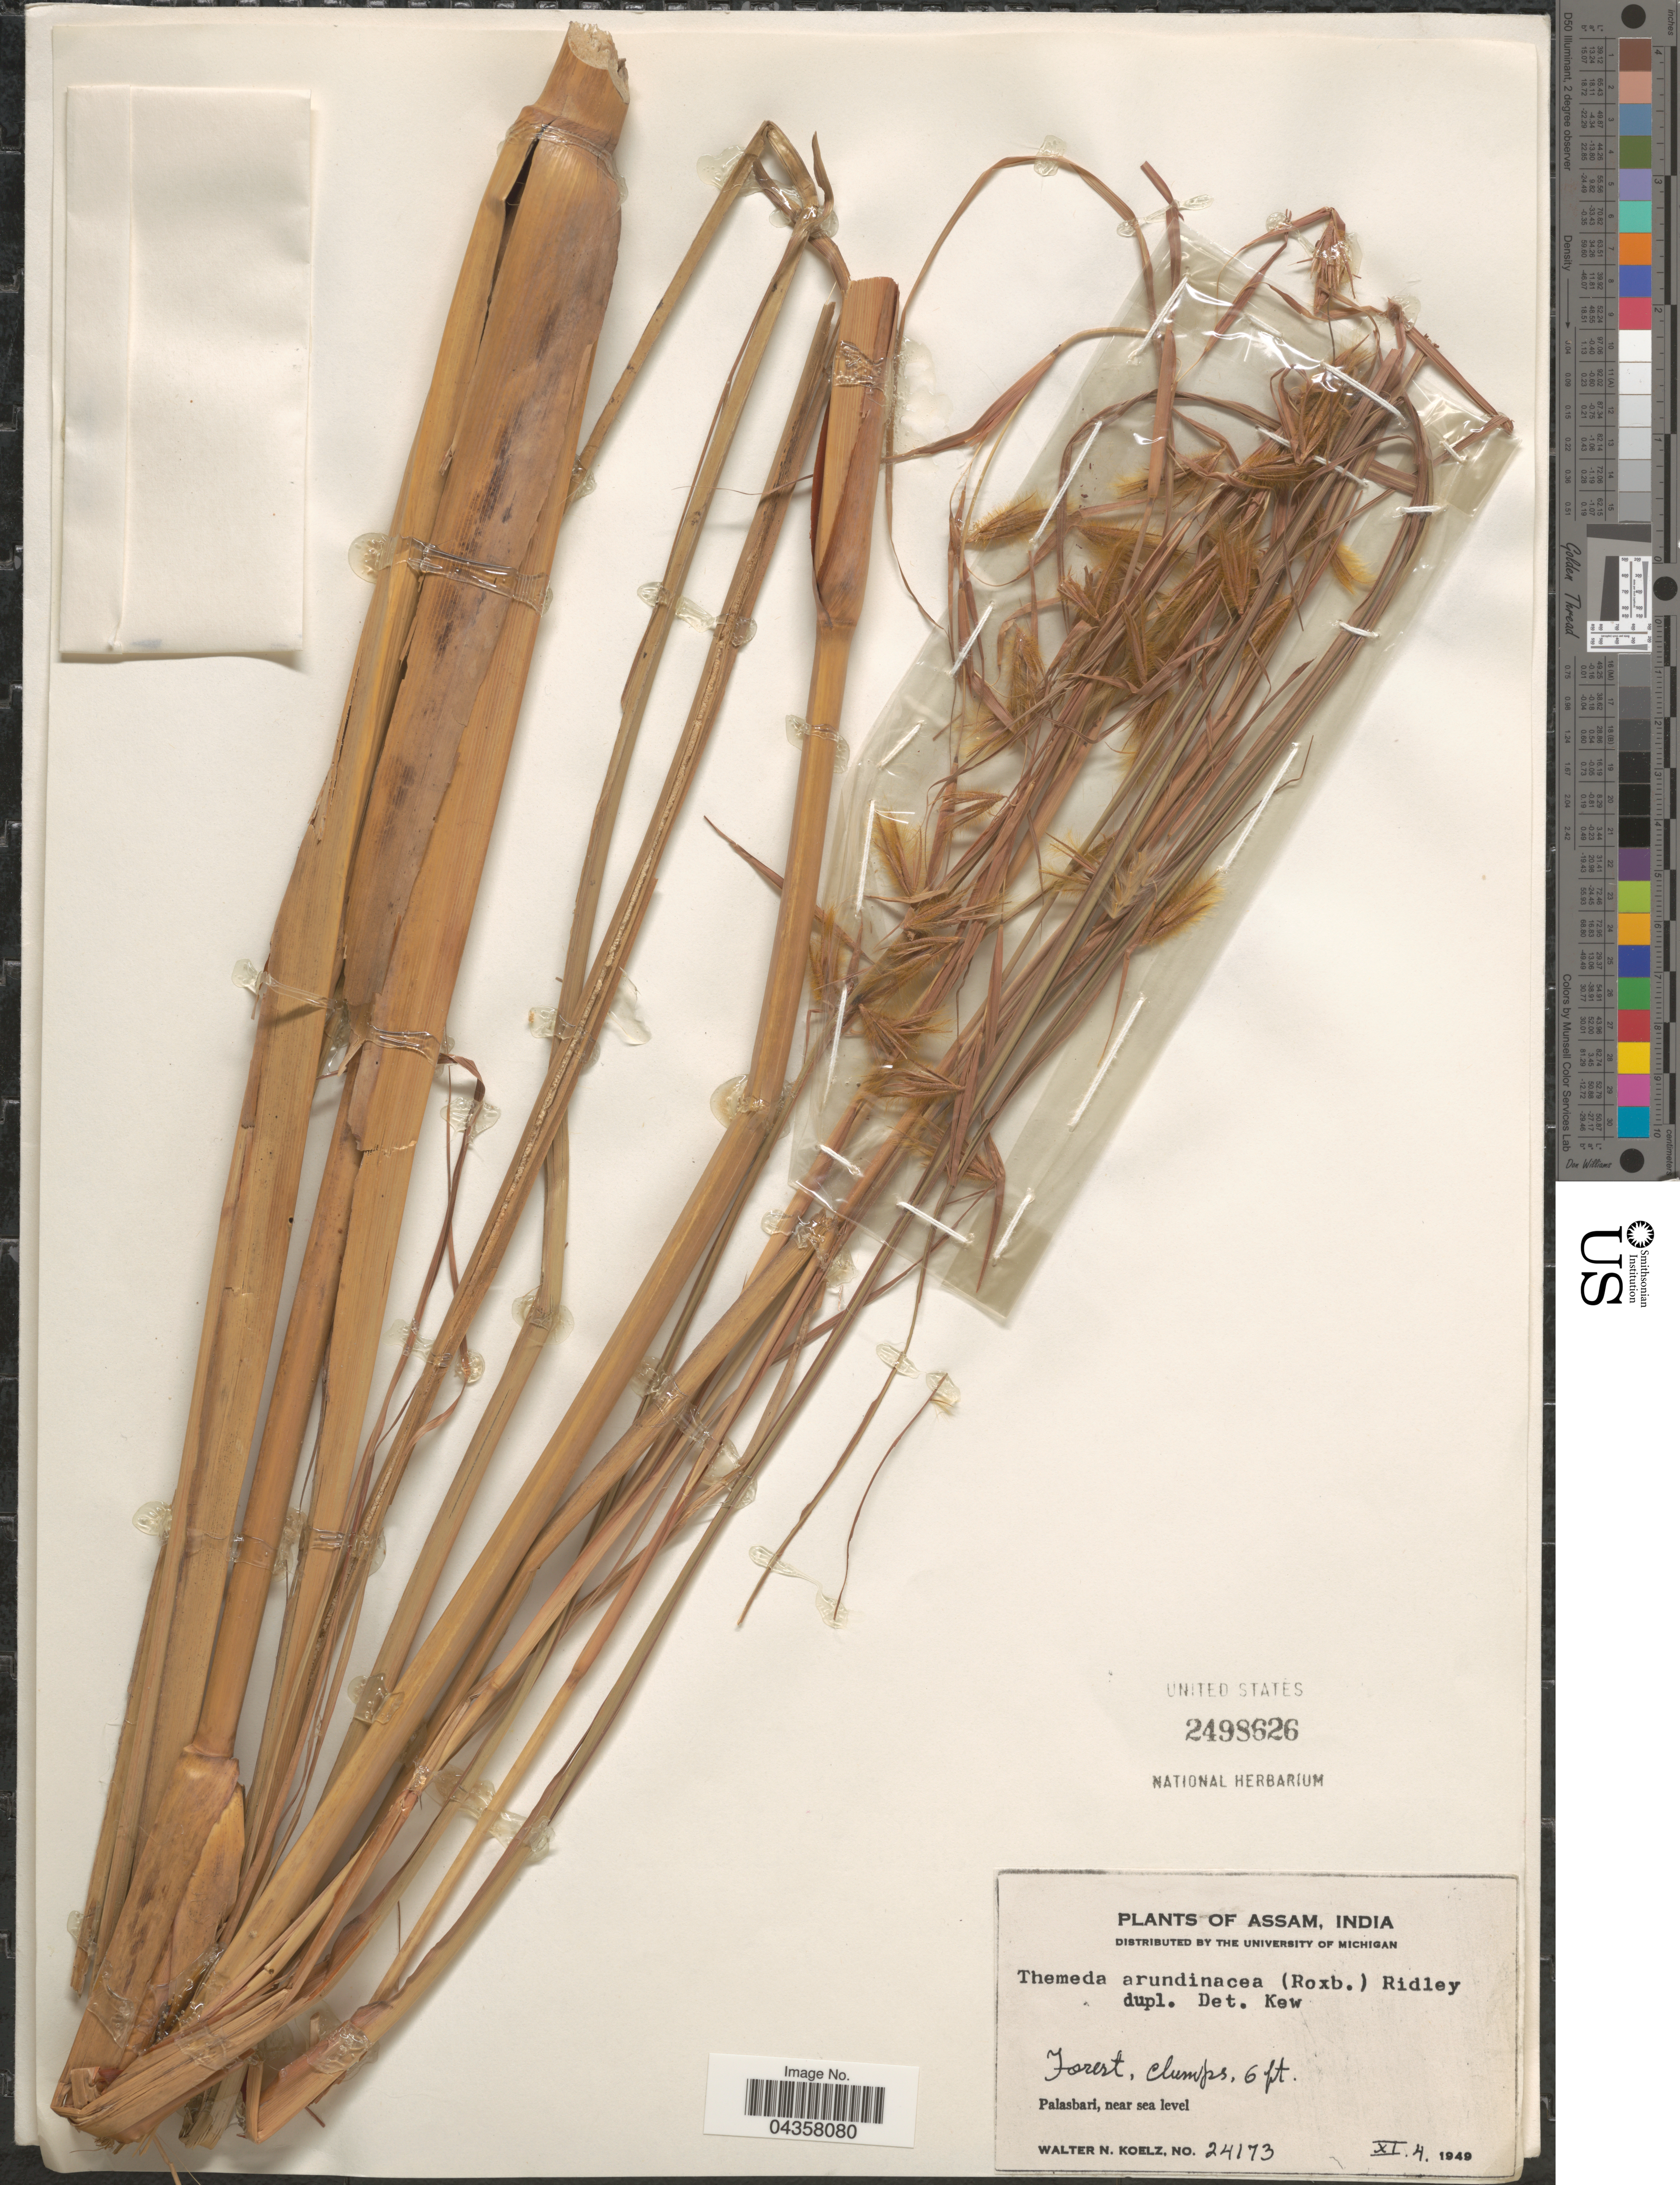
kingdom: Plantae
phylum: Tracheophyta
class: Liliopsida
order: Poales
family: Poaceae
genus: Themeda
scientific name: Themeda arundinacea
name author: (Roxb.) Ridl.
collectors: W. N. Koelz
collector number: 24173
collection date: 1949-11-04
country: India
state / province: Assam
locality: Palasbari.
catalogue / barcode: US 2498626